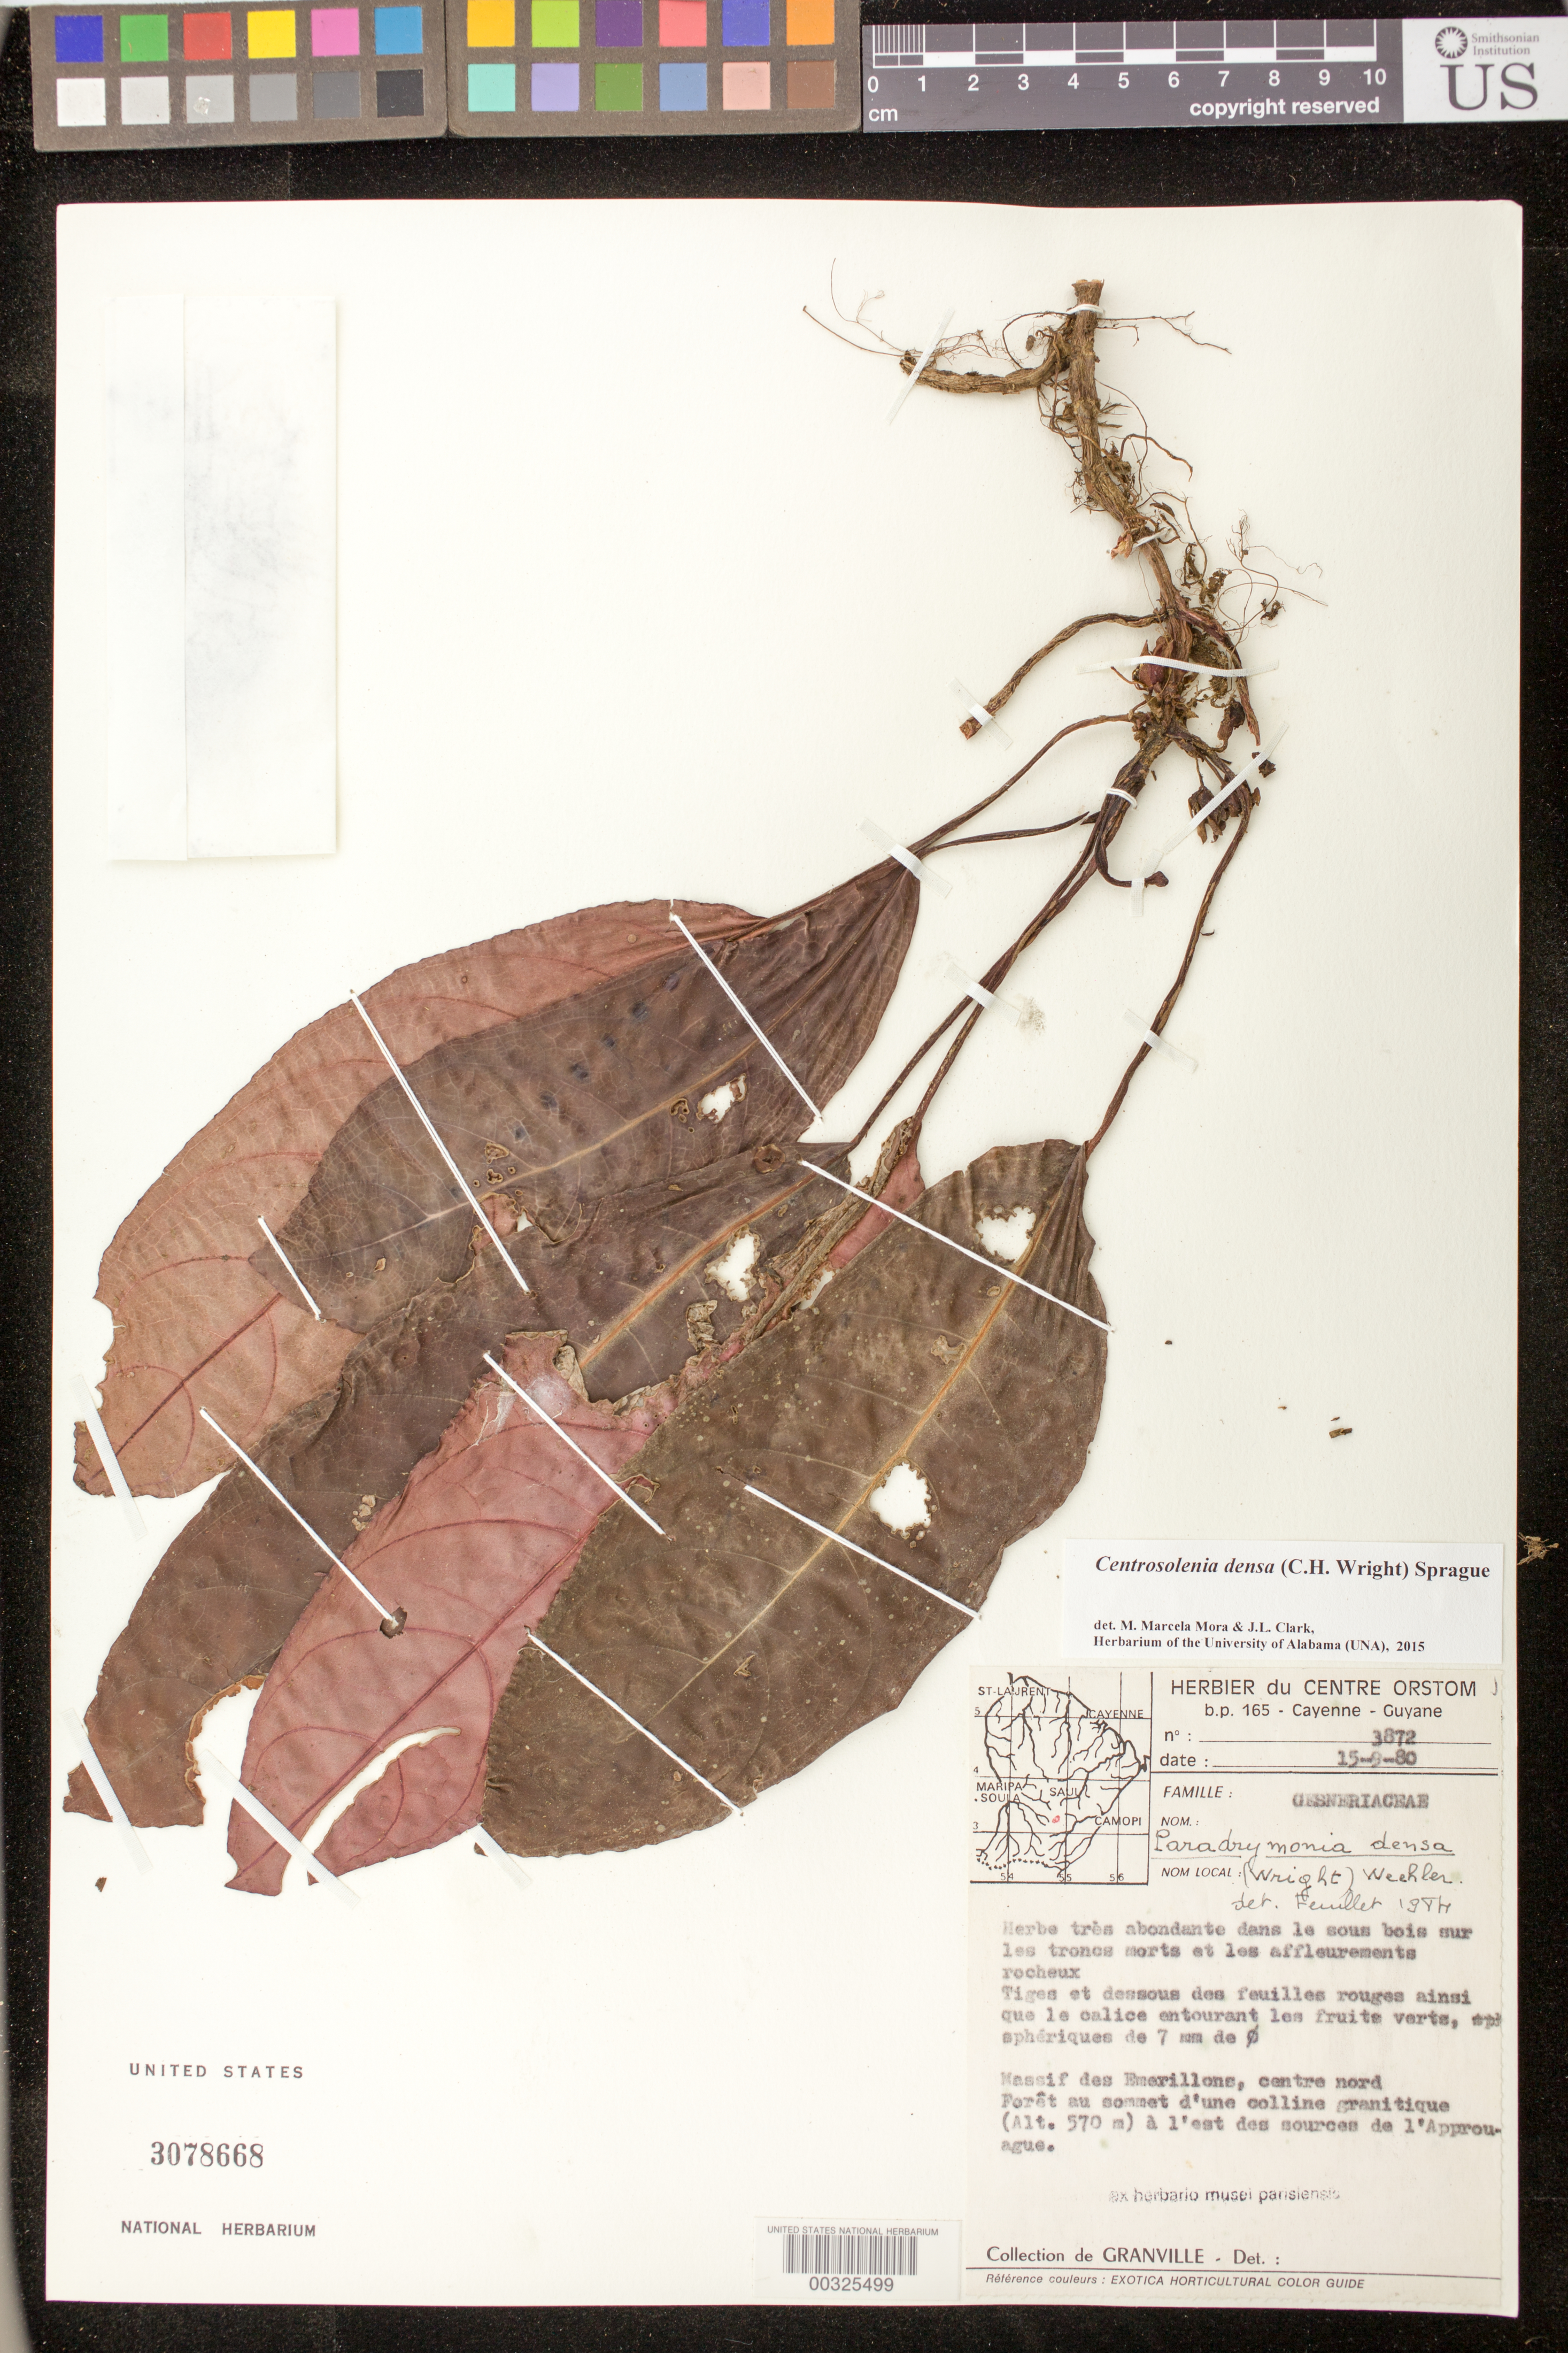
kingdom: Plantae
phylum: Tracheophyta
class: Magnoliopsida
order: Lamiales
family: Gesneriaceae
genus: Centrosolenia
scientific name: Centrosolenia densa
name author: (C.H. Wright) Sprague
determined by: Mora, M. M.; Clark, J. L.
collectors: J.-J. de Granville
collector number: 3872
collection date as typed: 15 Sep 1980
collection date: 1980-09-15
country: French Guiana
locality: Massif des Emerillons, centre nord, Forêt au sommet d'une colline granitique à l'est des sources de l'Approuague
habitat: Forêt au sommet d'une colline granitique à l'est des sources de l'Approuague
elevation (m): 570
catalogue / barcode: US 3078668